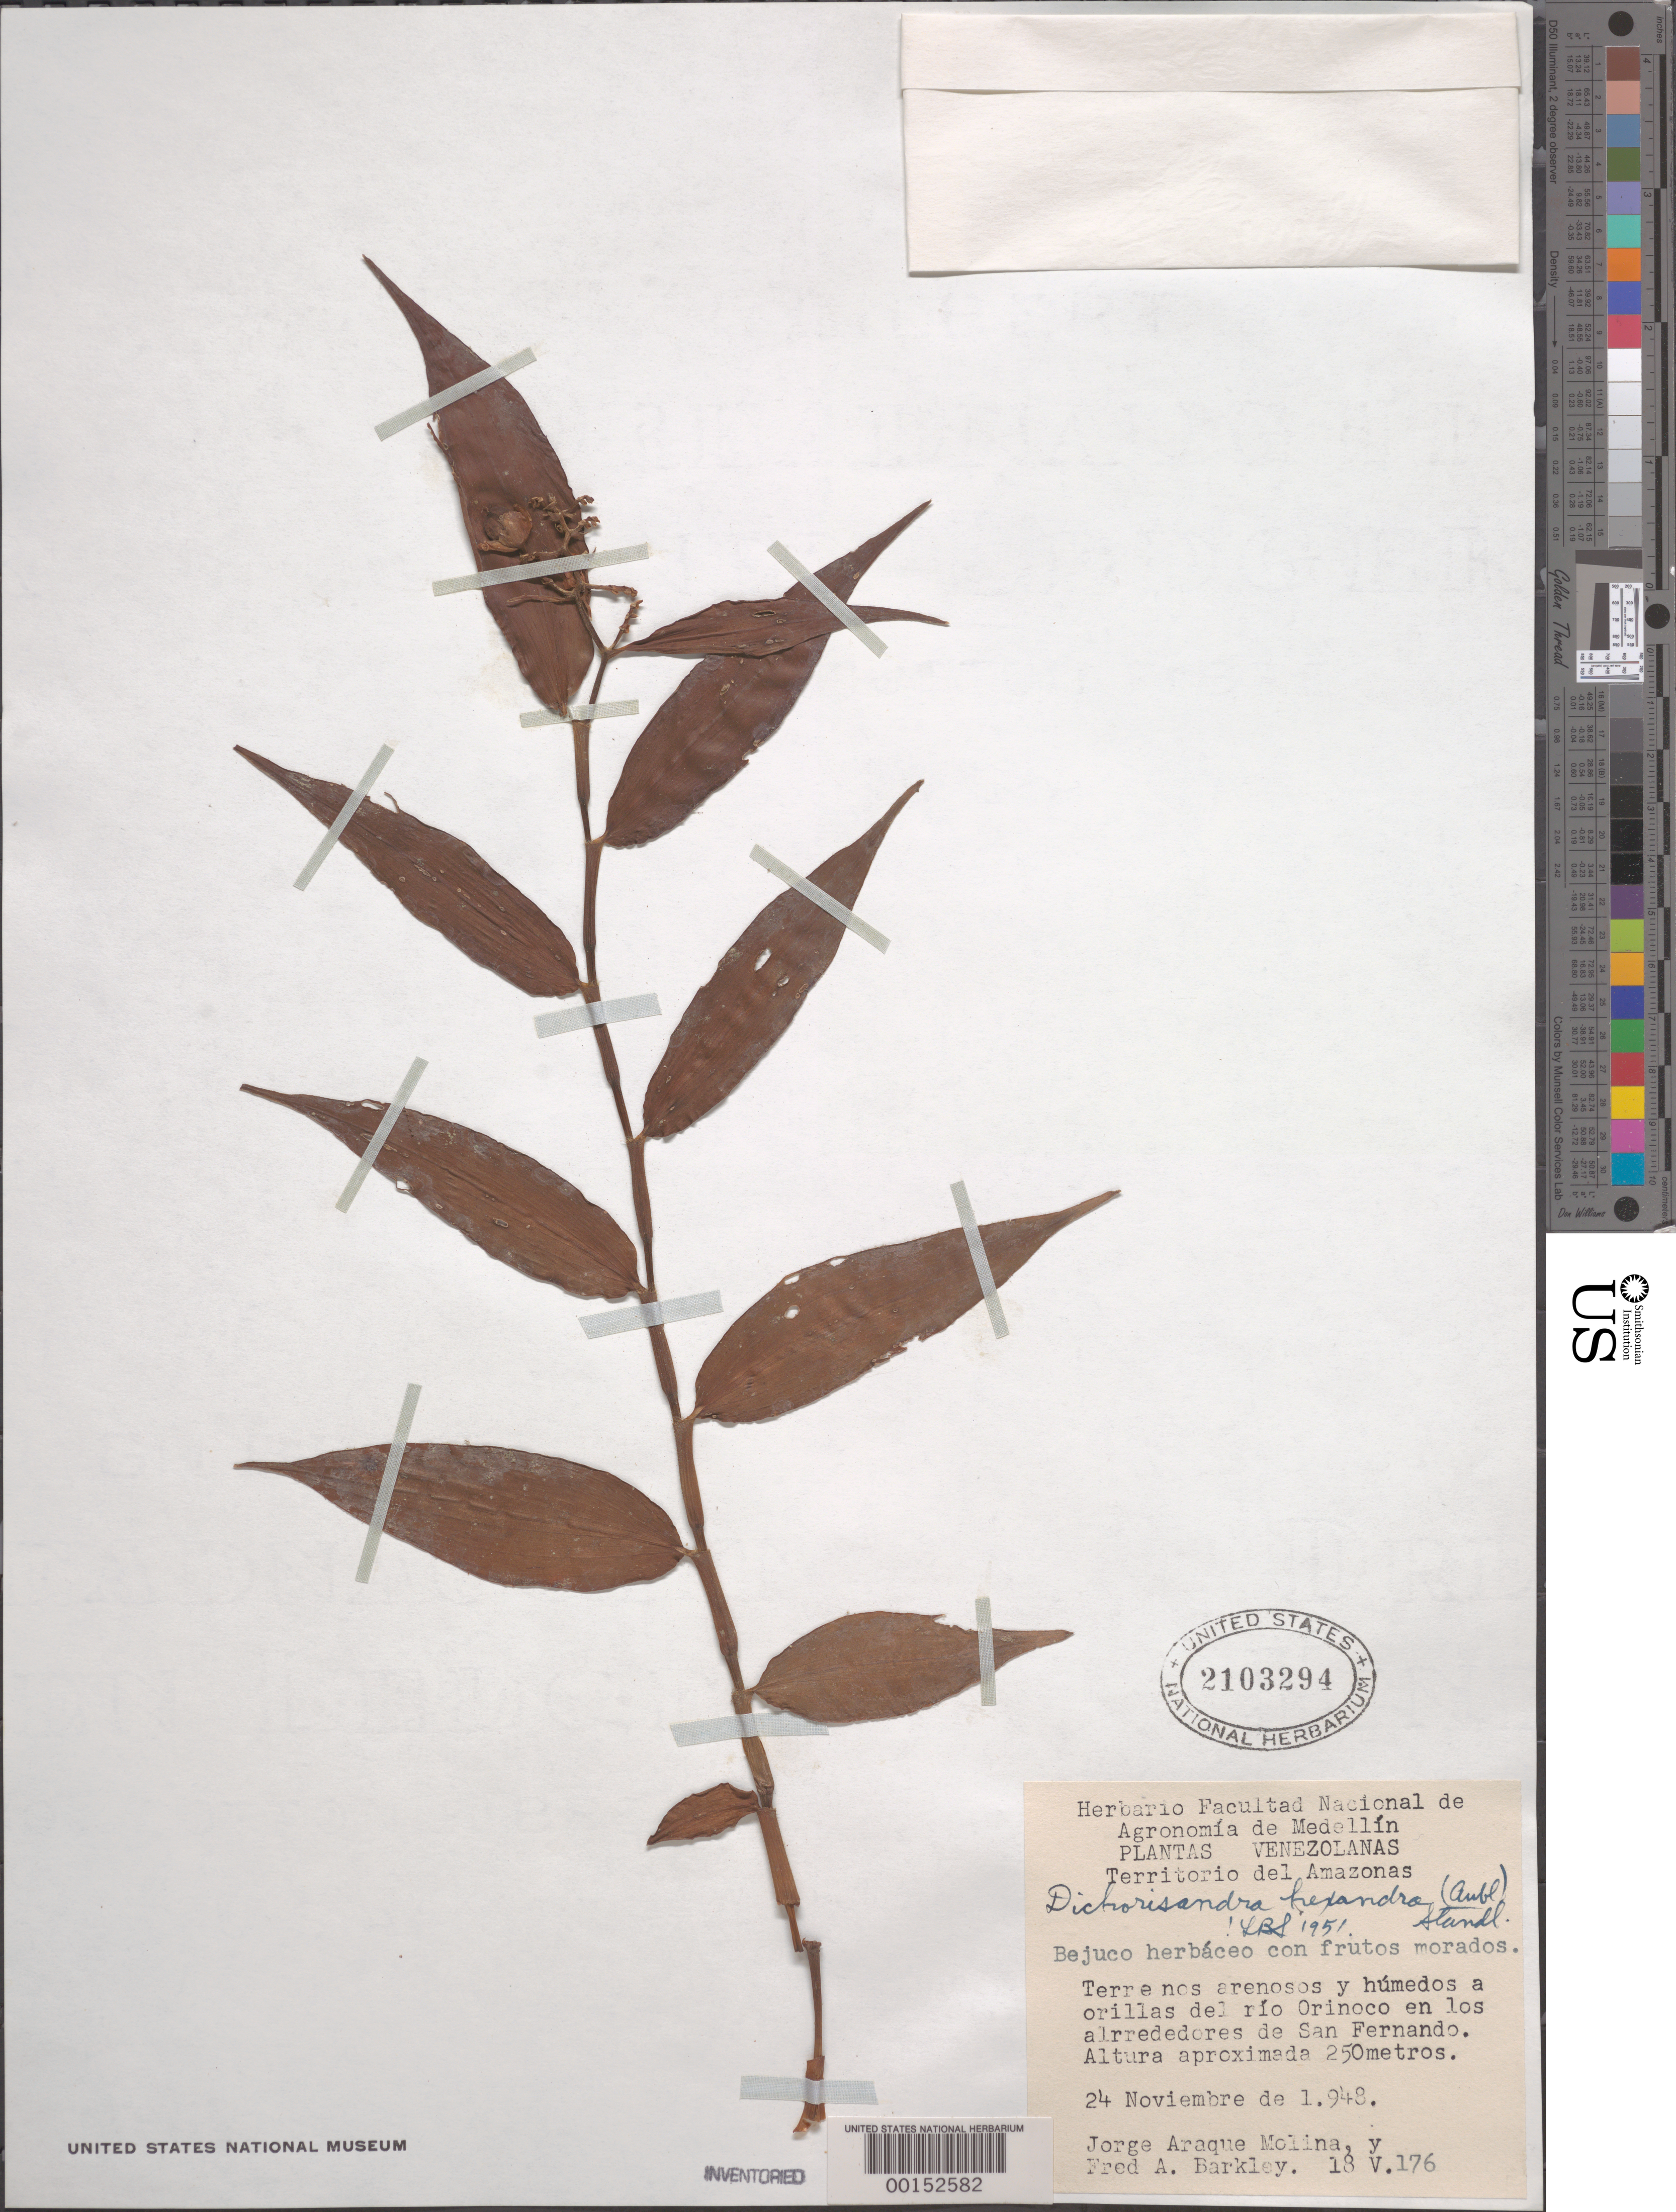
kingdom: Plantae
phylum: Tracheophyta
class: Liliopsida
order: Commelinales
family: Commelinaceae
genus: Dichorisandra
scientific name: Dichorisandra hexandra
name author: (Aubl.) Standl.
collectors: J. Araque Molina & F. A. Barkley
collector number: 18v.176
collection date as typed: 24 Nov 1948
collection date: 1948-11-24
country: Venezuela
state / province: Amazonas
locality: Rio orinoco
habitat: Moist, sandy soil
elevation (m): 250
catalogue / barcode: US 2103294